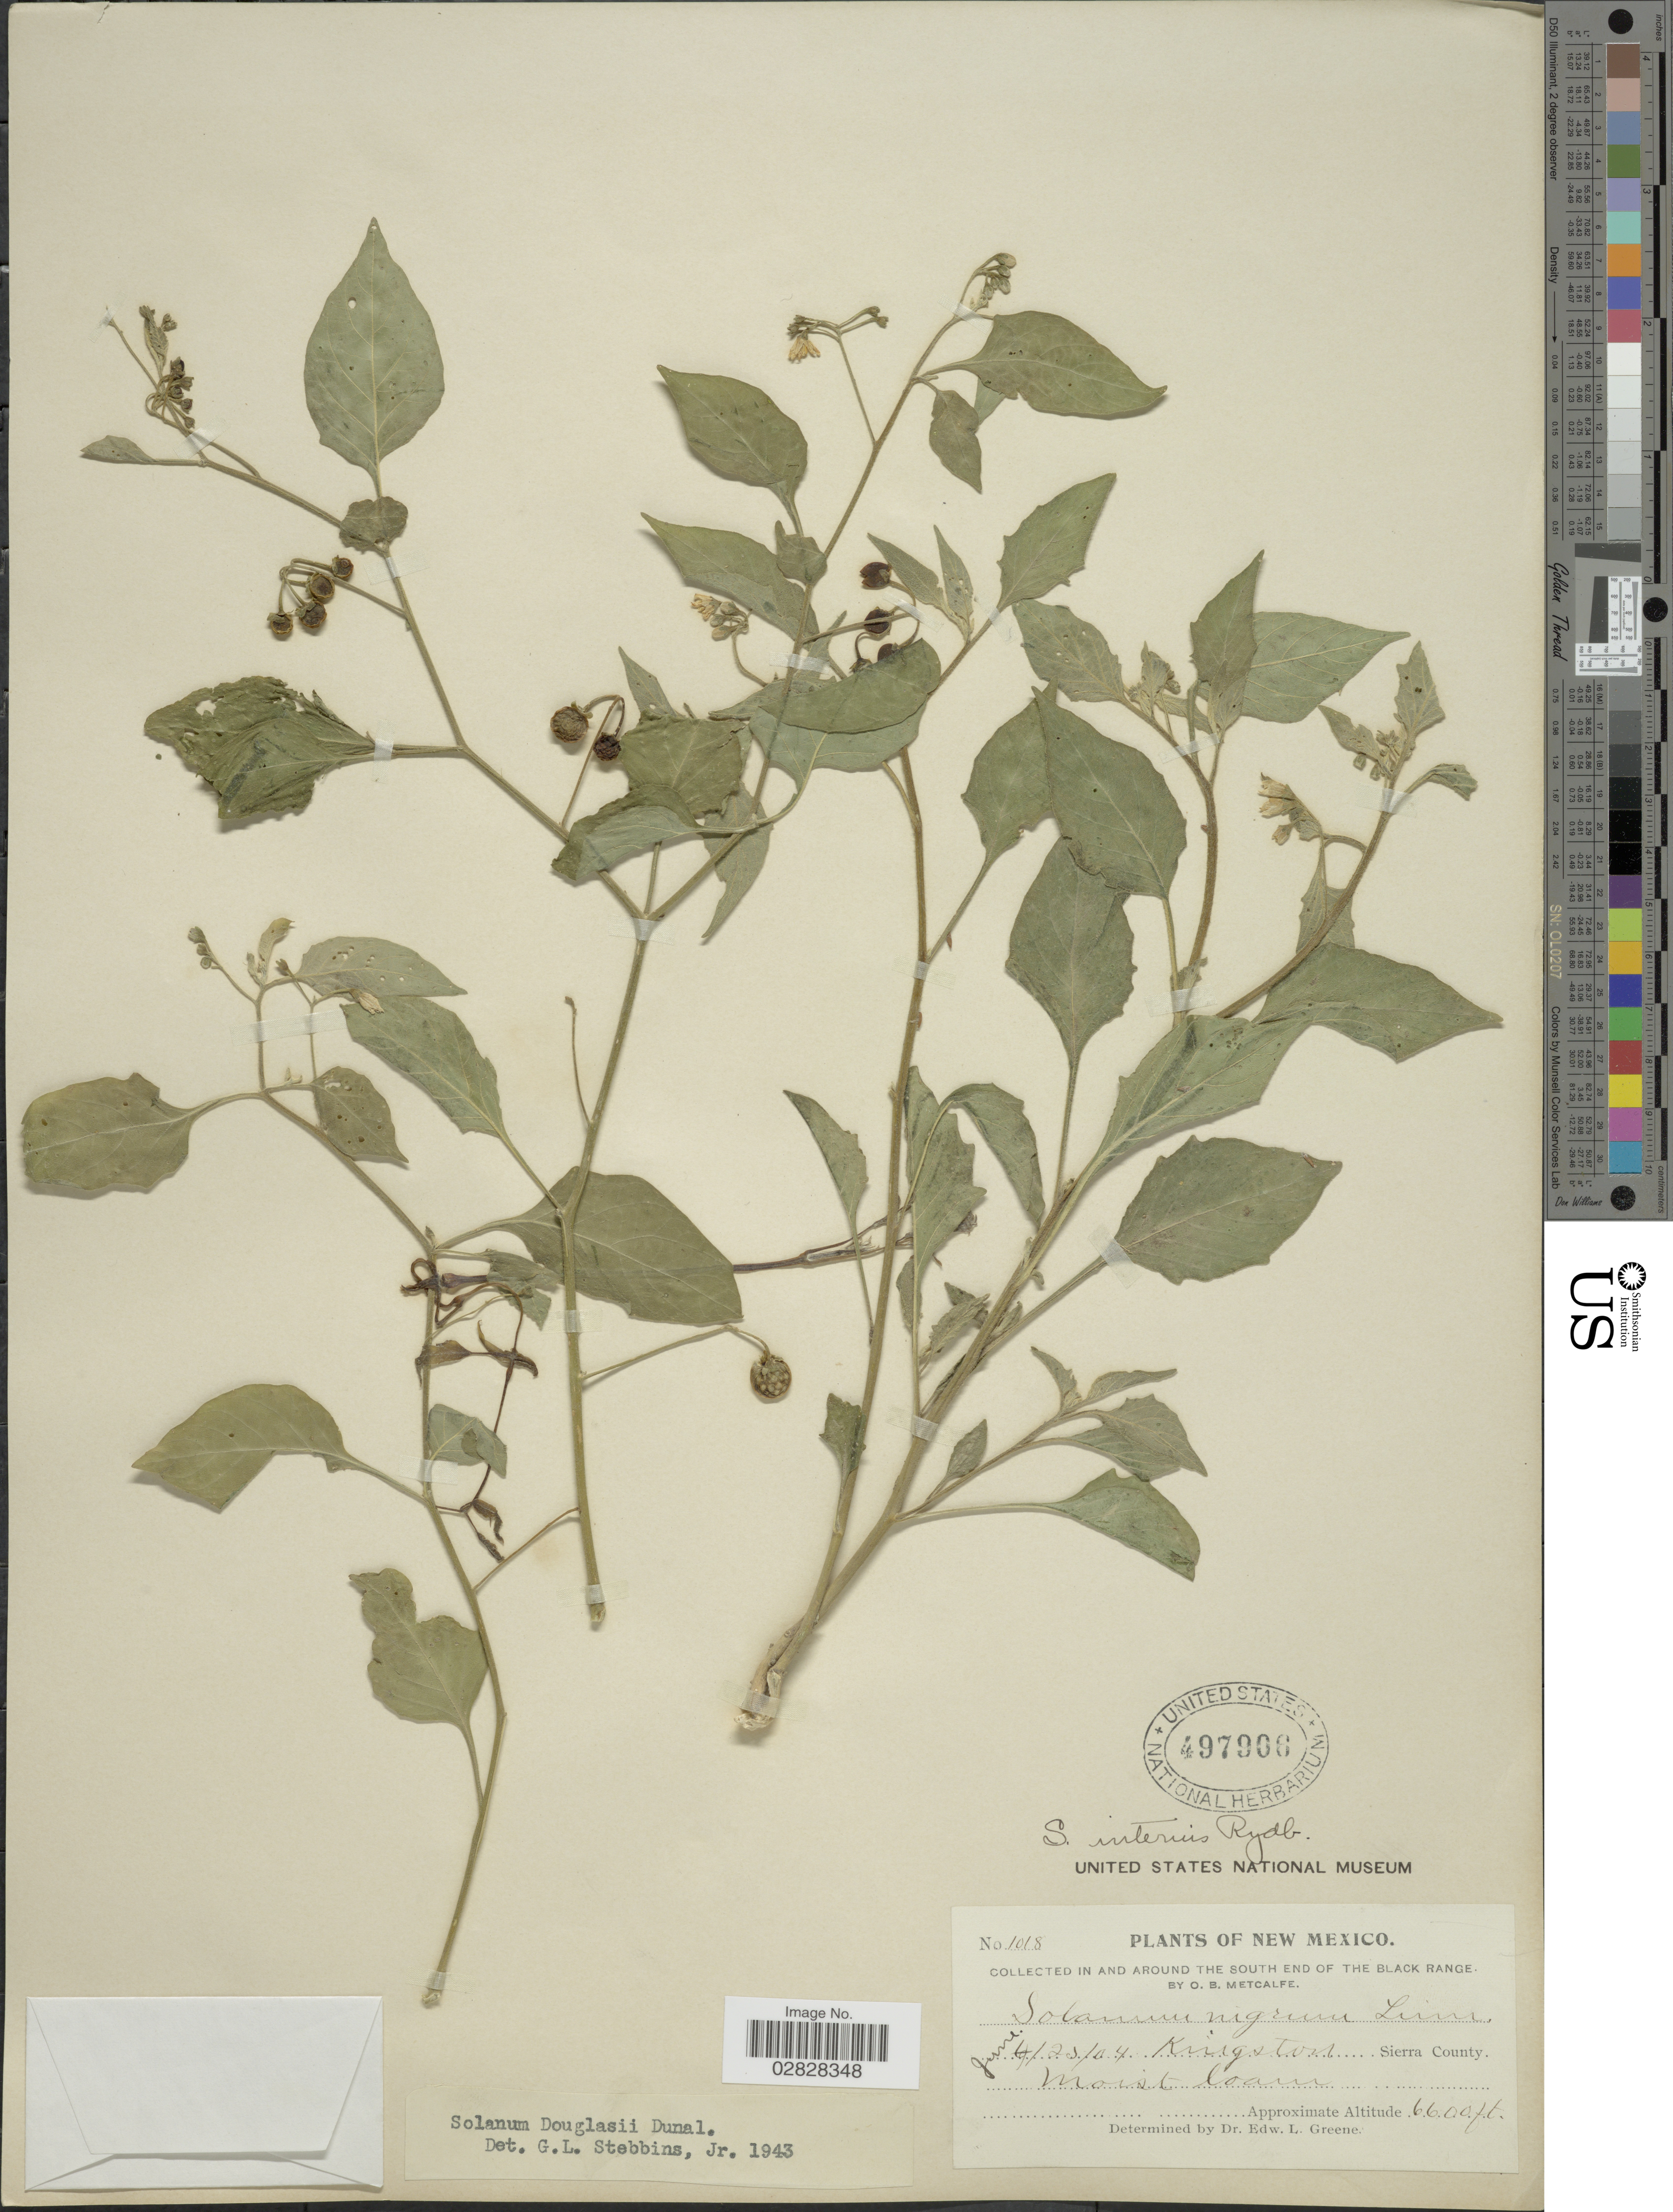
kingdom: Plantae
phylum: Tracheophyta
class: Magnoliopsida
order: Solanales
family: Solanaceae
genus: Solanum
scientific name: Solanum douglasii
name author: Dunal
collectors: O. B. Metcalfe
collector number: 1018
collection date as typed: Transcribed d/m/y: 25/6/4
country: United States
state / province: New Mexico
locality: In and around the South end of the Black Range. Kingston Sierra County.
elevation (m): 2012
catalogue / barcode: US 497906